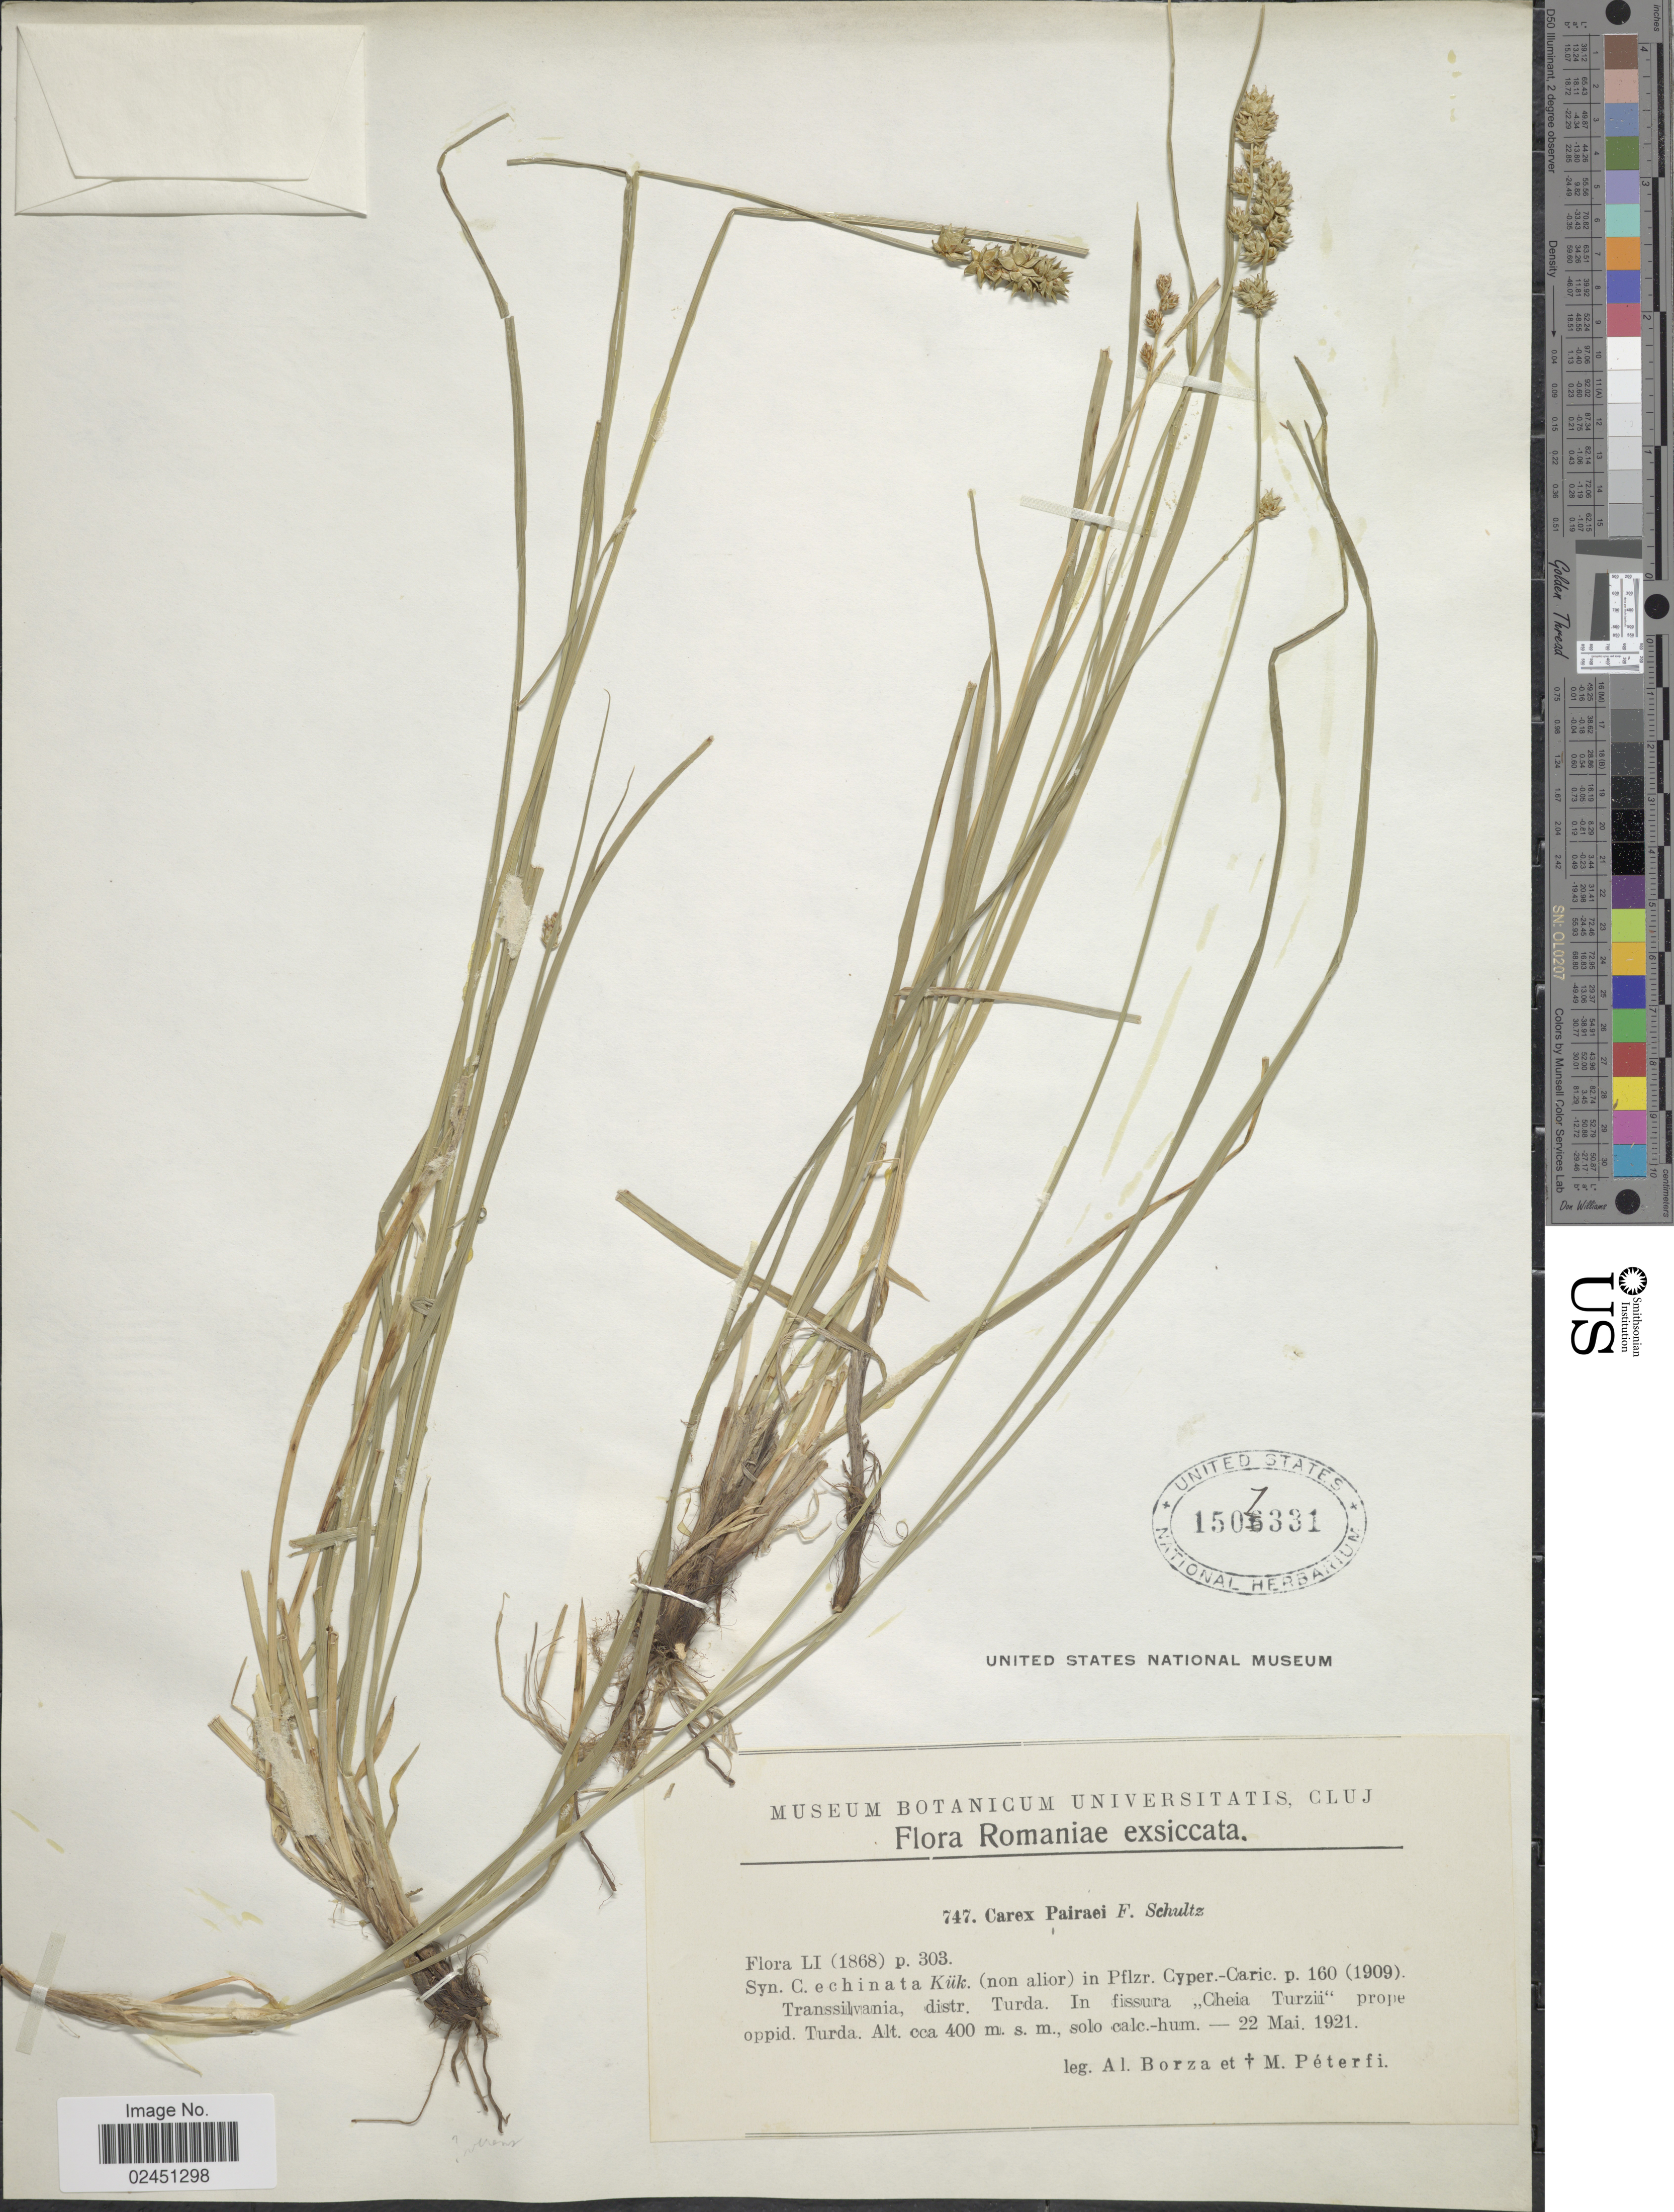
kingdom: Plantae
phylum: Tracheophyta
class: Liliopsida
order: Poales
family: Cyperaceae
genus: Carex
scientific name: Carex pairae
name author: F.W. Schultz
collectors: A. Borza & M. Péterfi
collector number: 747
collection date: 1921-05-22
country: Romania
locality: Transsilvania, distr. Turda, in fissura Cheia Turzii prope oppid. Turda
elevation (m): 400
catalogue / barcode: US 15076331